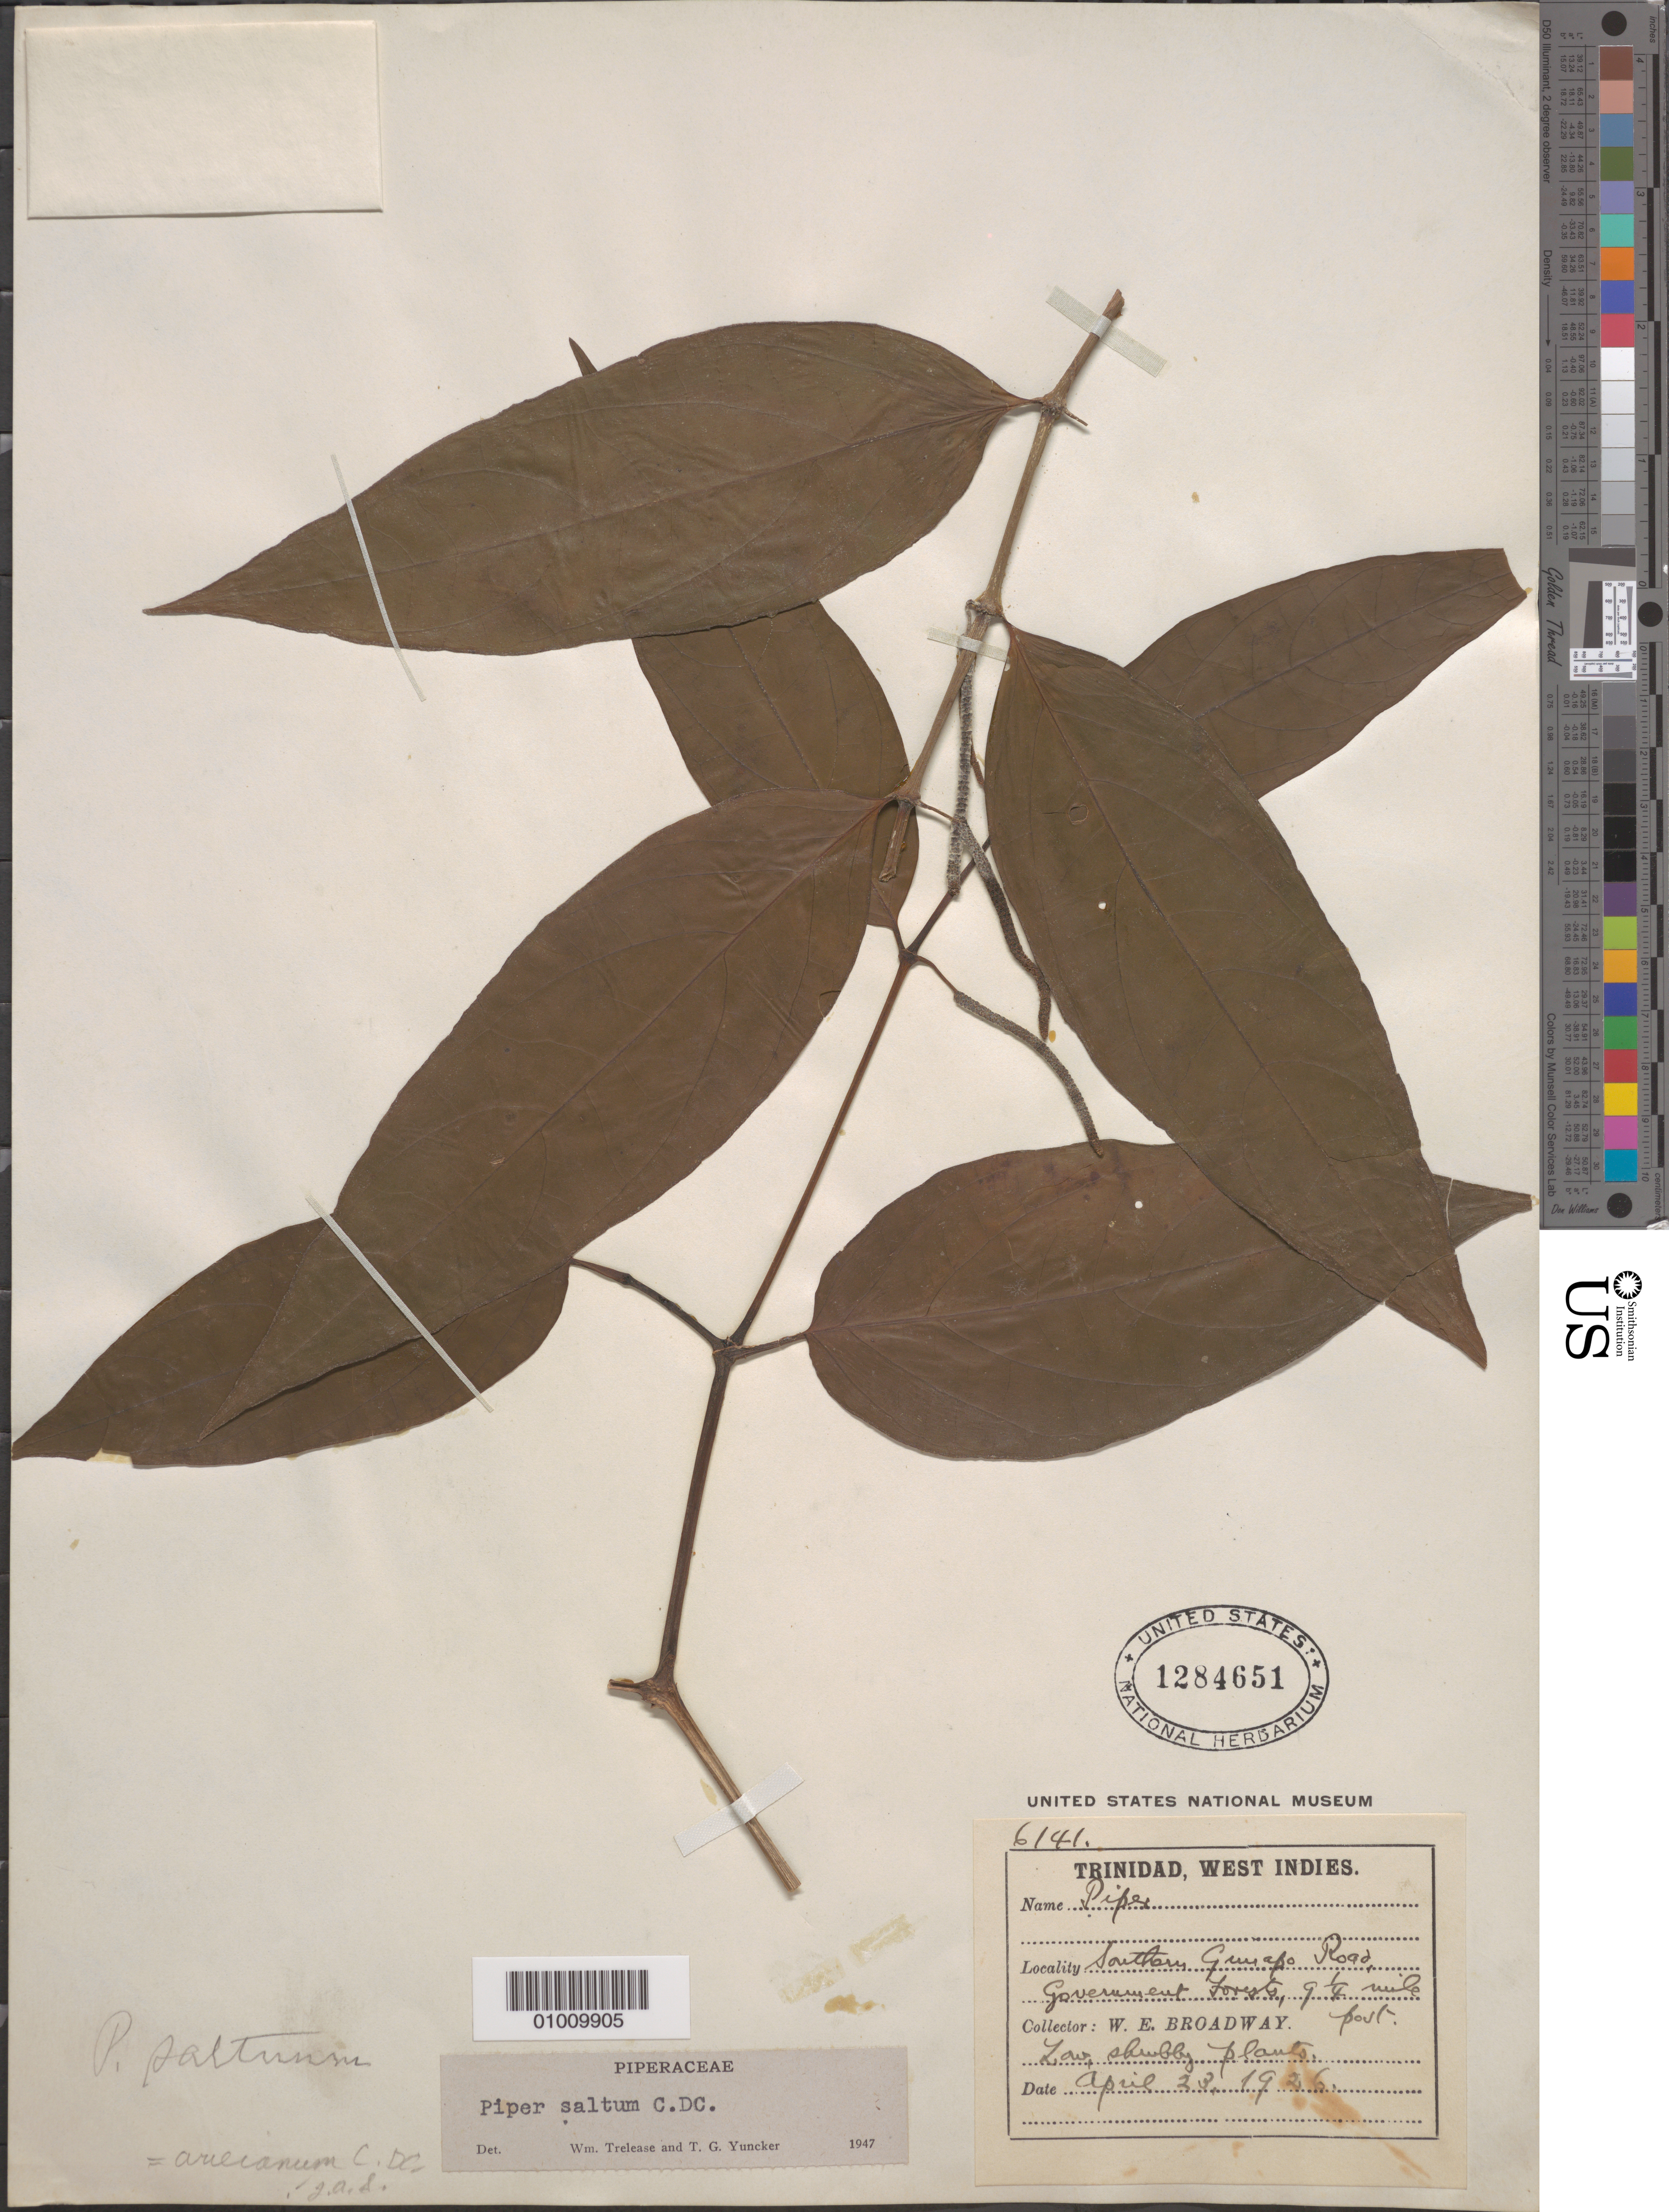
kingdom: Plantae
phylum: Tracheophyta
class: Magnoliopsida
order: Piperales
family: Piperaceae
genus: Piper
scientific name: Piper saltuum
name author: C. DC.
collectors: W. E. Broadway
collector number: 6141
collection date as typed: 23 Apr 1926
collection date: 1926-04-23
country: Trinidad and Tobago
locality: Southern Guiapo Road, Government forest, 9.25 mile post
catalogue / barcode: US 1284651